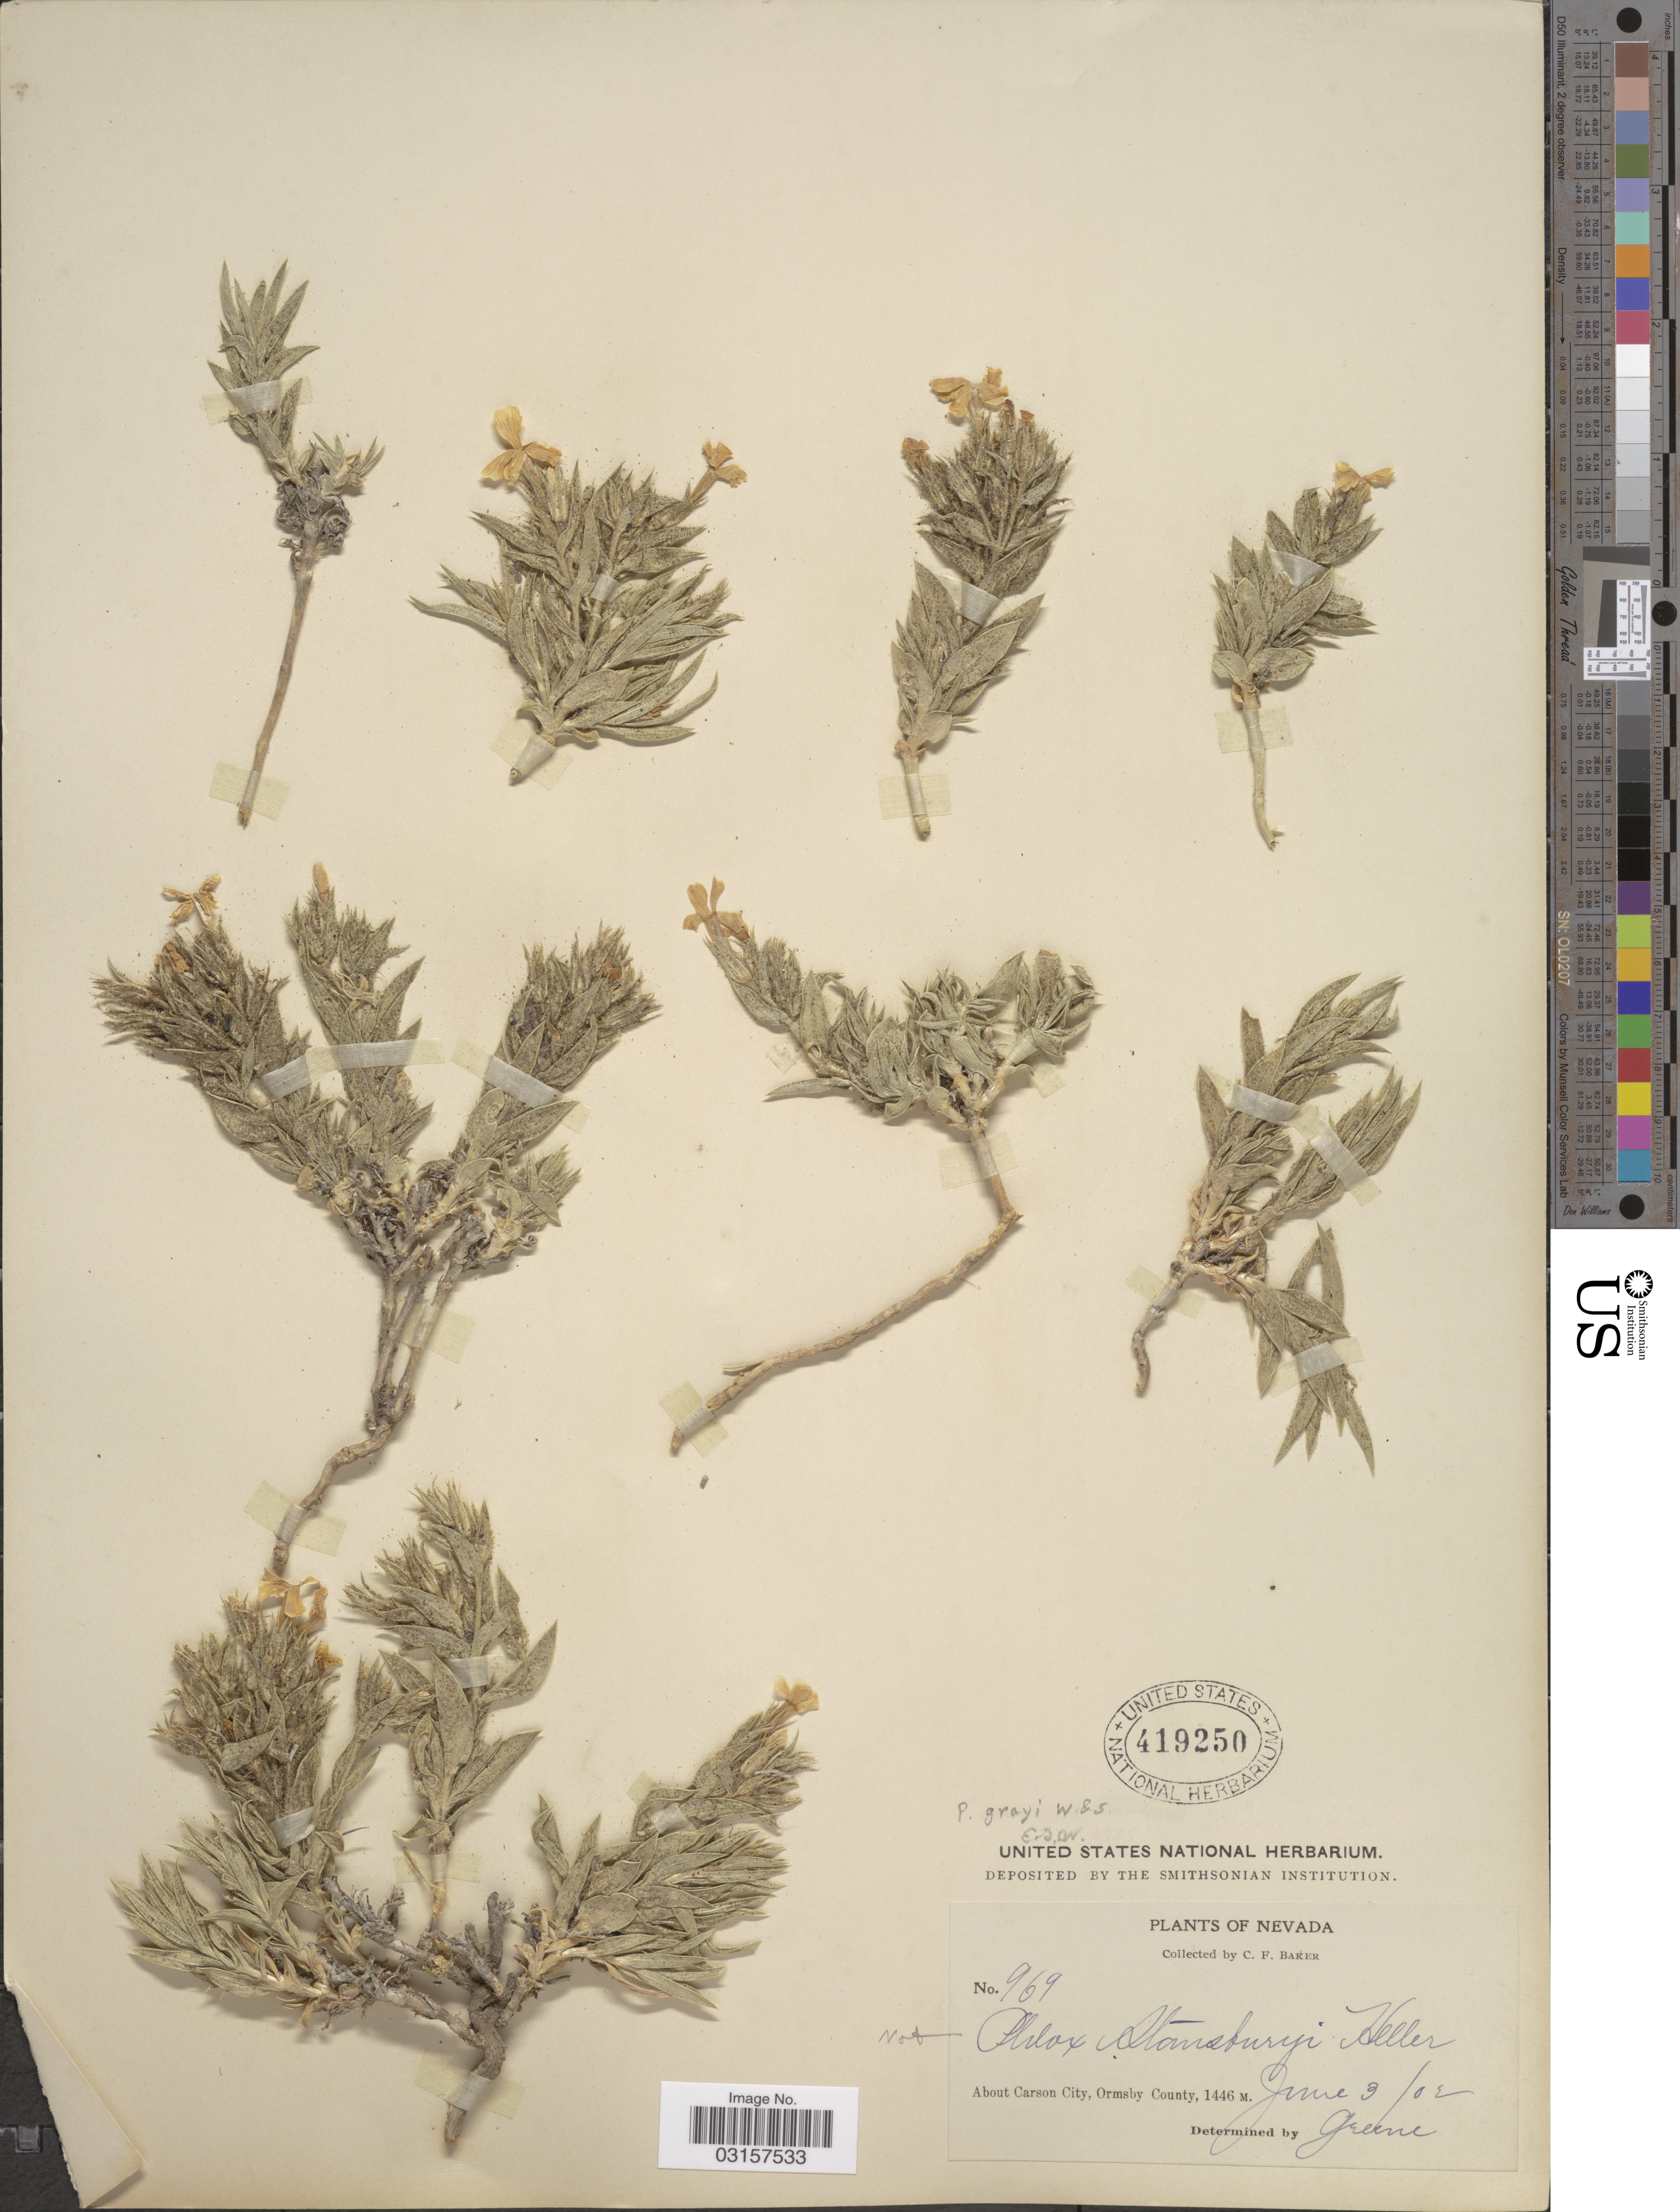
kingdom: Plantae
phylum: Tracheophyta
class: Magnoliopsida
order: Ericales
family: Polemoniaceae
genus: Phlox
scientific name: Phlox stansburyi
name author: (Torr.) A. Heller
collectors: C. F. Baker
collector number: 969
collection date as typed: Transcribed d/m/y: 3/6/2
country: United States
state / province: Nevada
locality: About Carson City, Ormsby County.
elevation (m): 1446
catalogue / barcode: US 419250